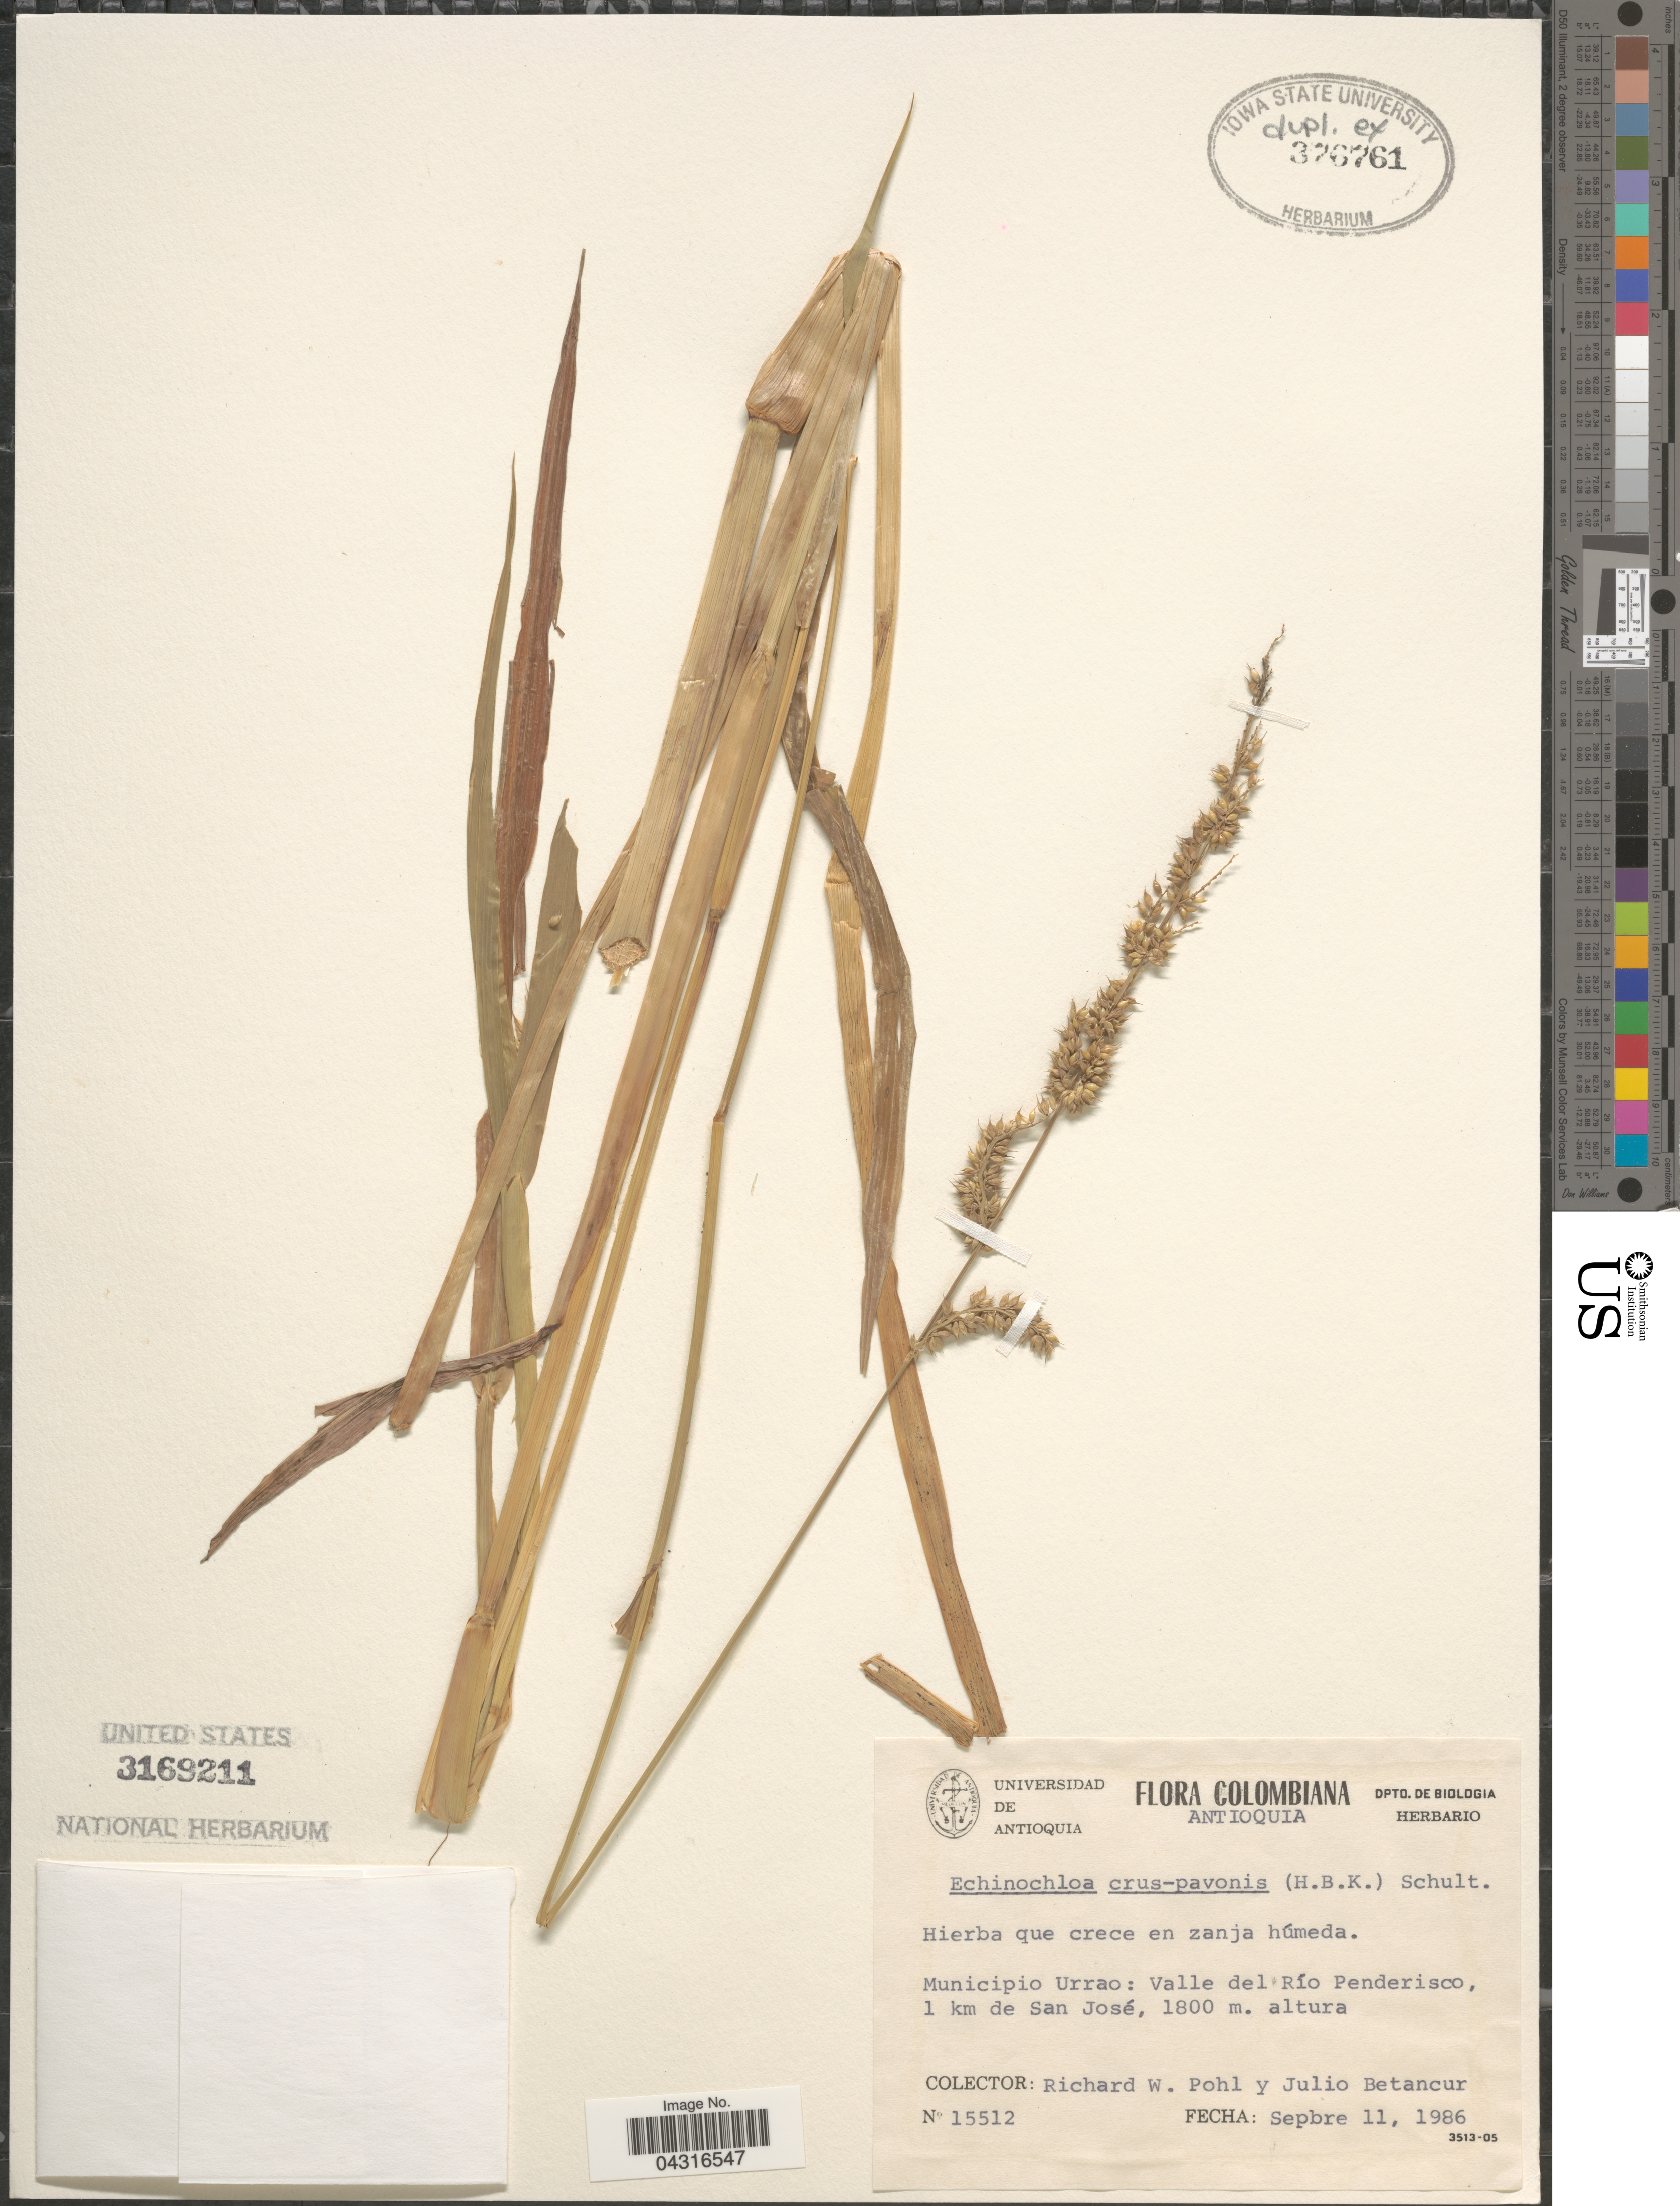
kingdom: Plantae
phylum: Tracheophyta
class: Liliopsida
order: Poales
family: Poaceae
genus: Echinochloa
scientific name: Echinochloa crus-pavonis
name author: (Kunth) Schult.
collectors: R. W. Pohl & J. Betancur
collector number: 15512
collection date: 1986-09-11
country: Colombia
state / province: Antioquia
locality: Municipio Urrao: Valle del Río Penderisco, 1 km de San José.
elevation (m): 1800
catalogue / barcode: US 3169211